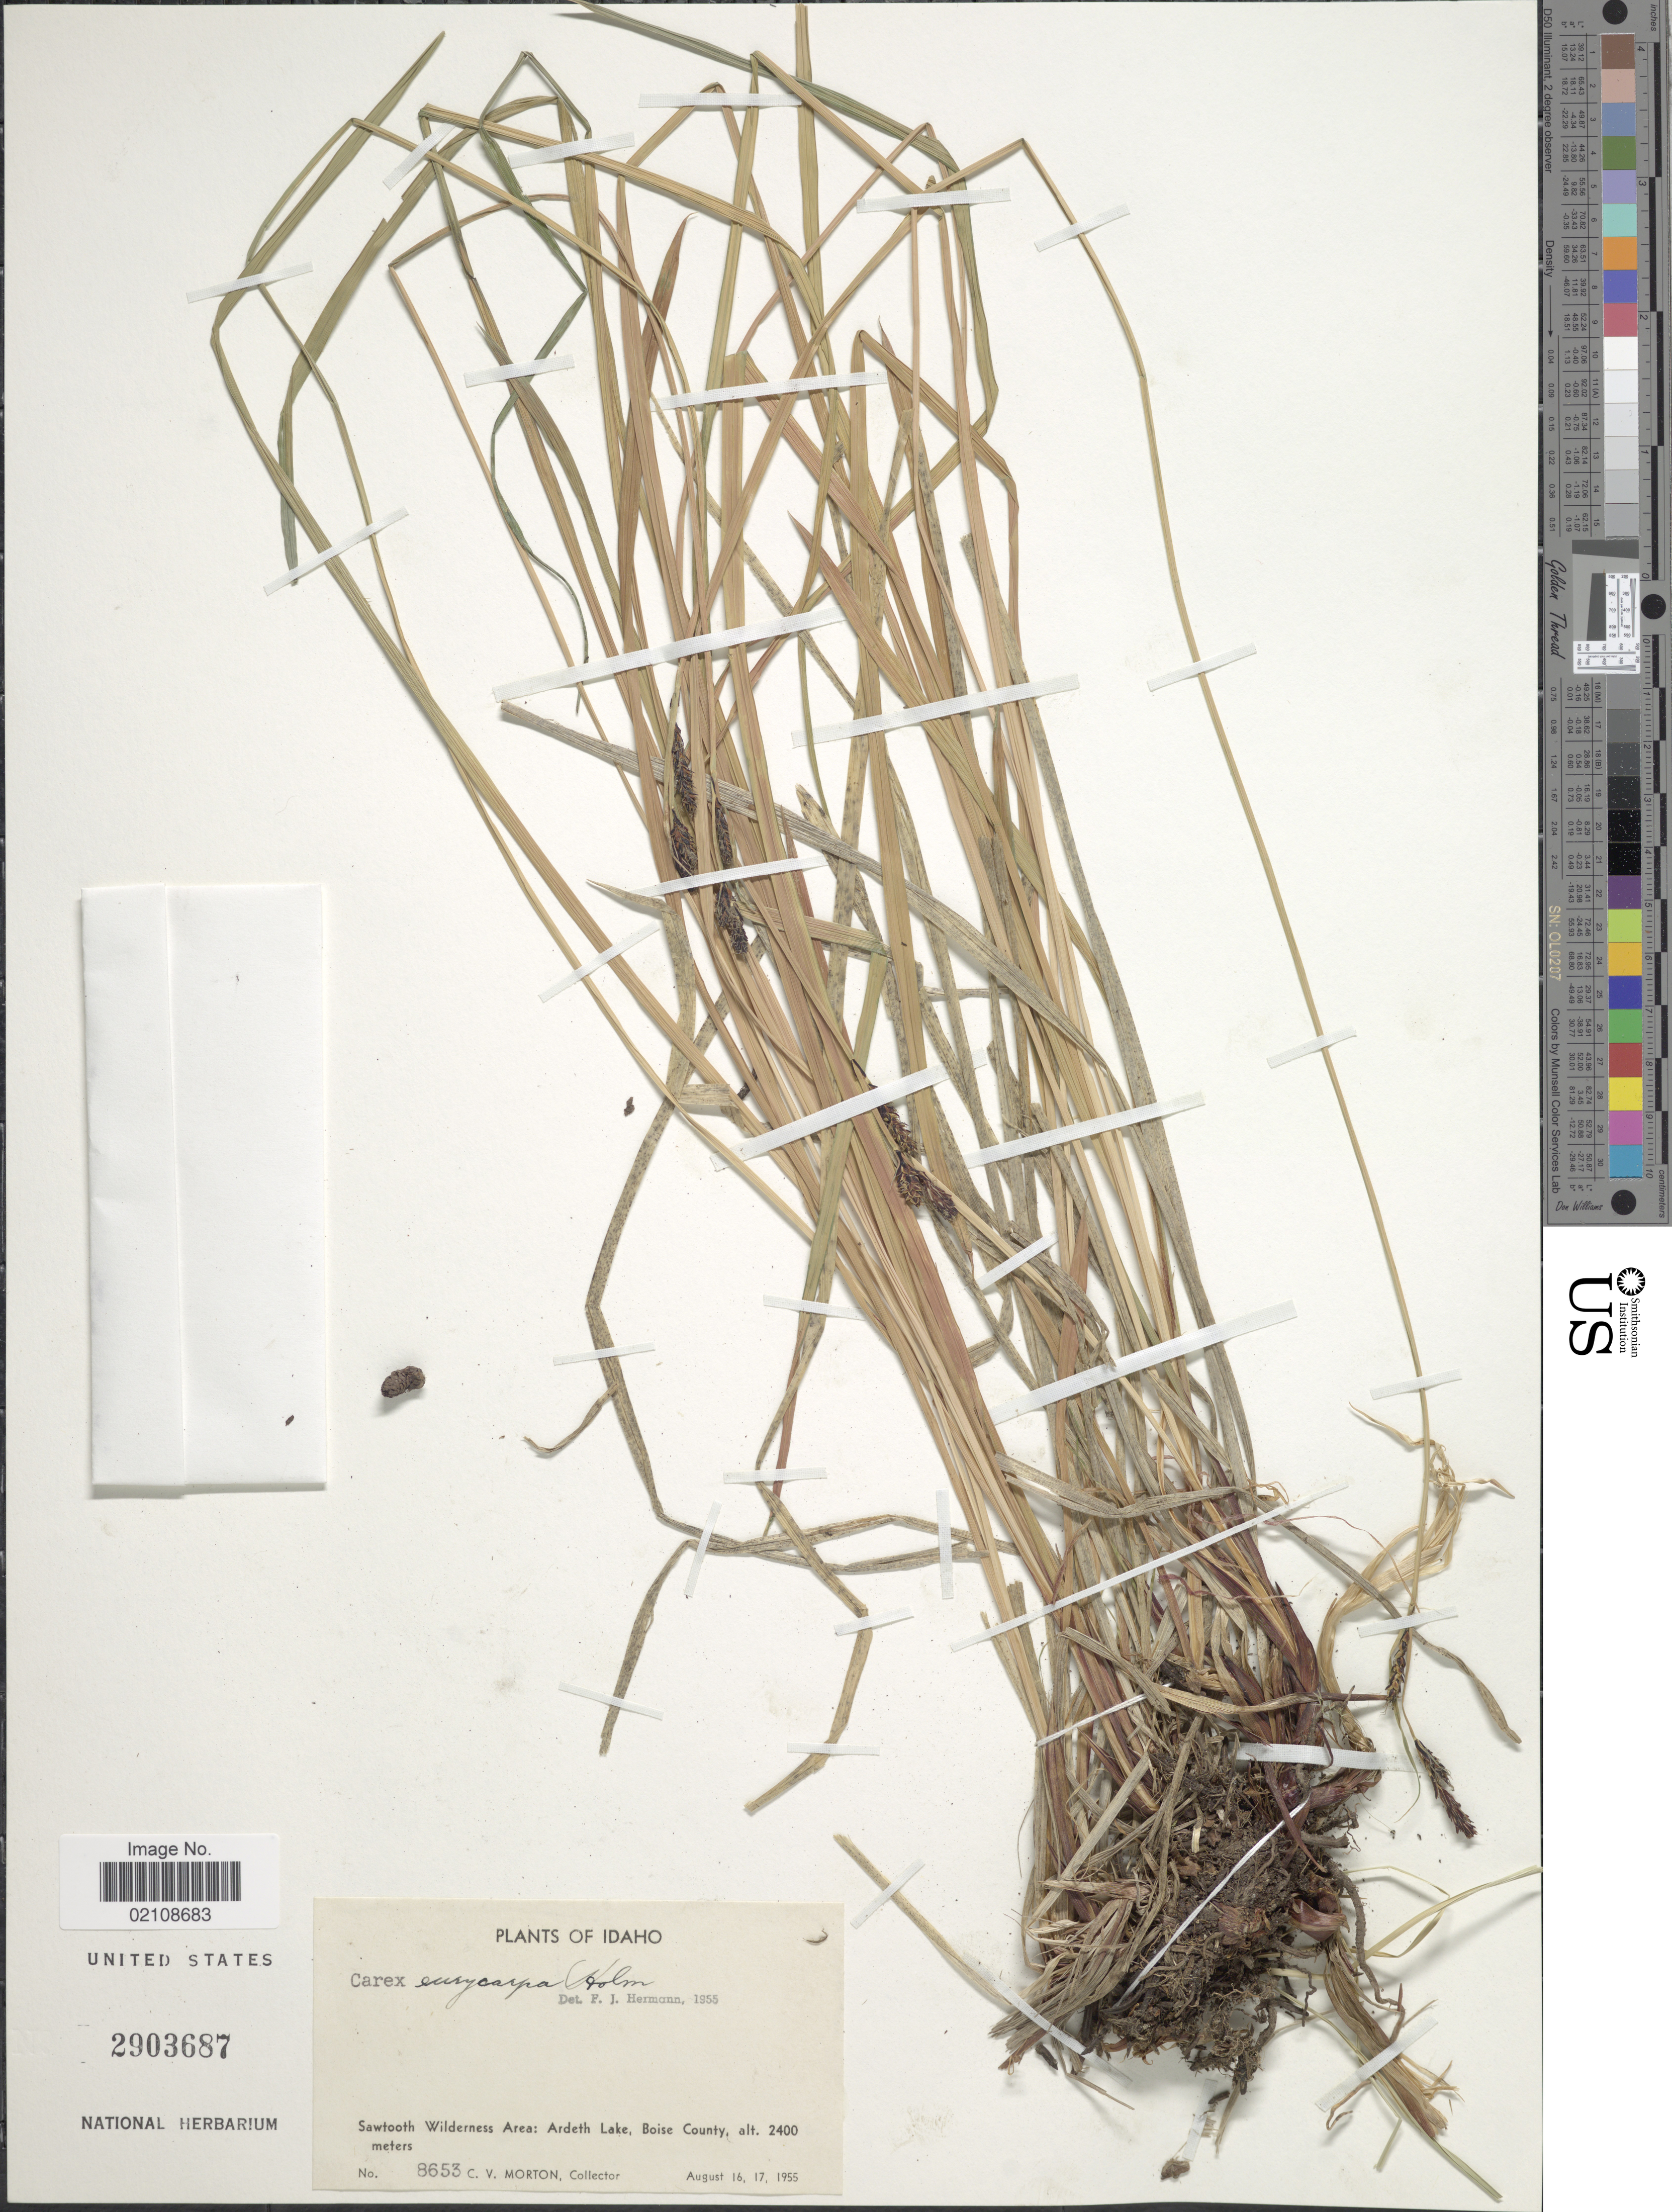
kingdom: Plantae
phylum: Tracheophyta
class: Liliopsida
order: Poales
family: Cyperaceae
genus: Carex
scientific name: Carex angustata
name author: Boott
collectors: C. V. Morton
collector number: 8653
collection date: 1955-08-16/1955-08-17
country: United States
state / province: Idaho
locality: Sawtooth Wilderness Area: Ardeth Lake, Boise County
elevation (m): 2400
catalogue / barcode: US 2903687